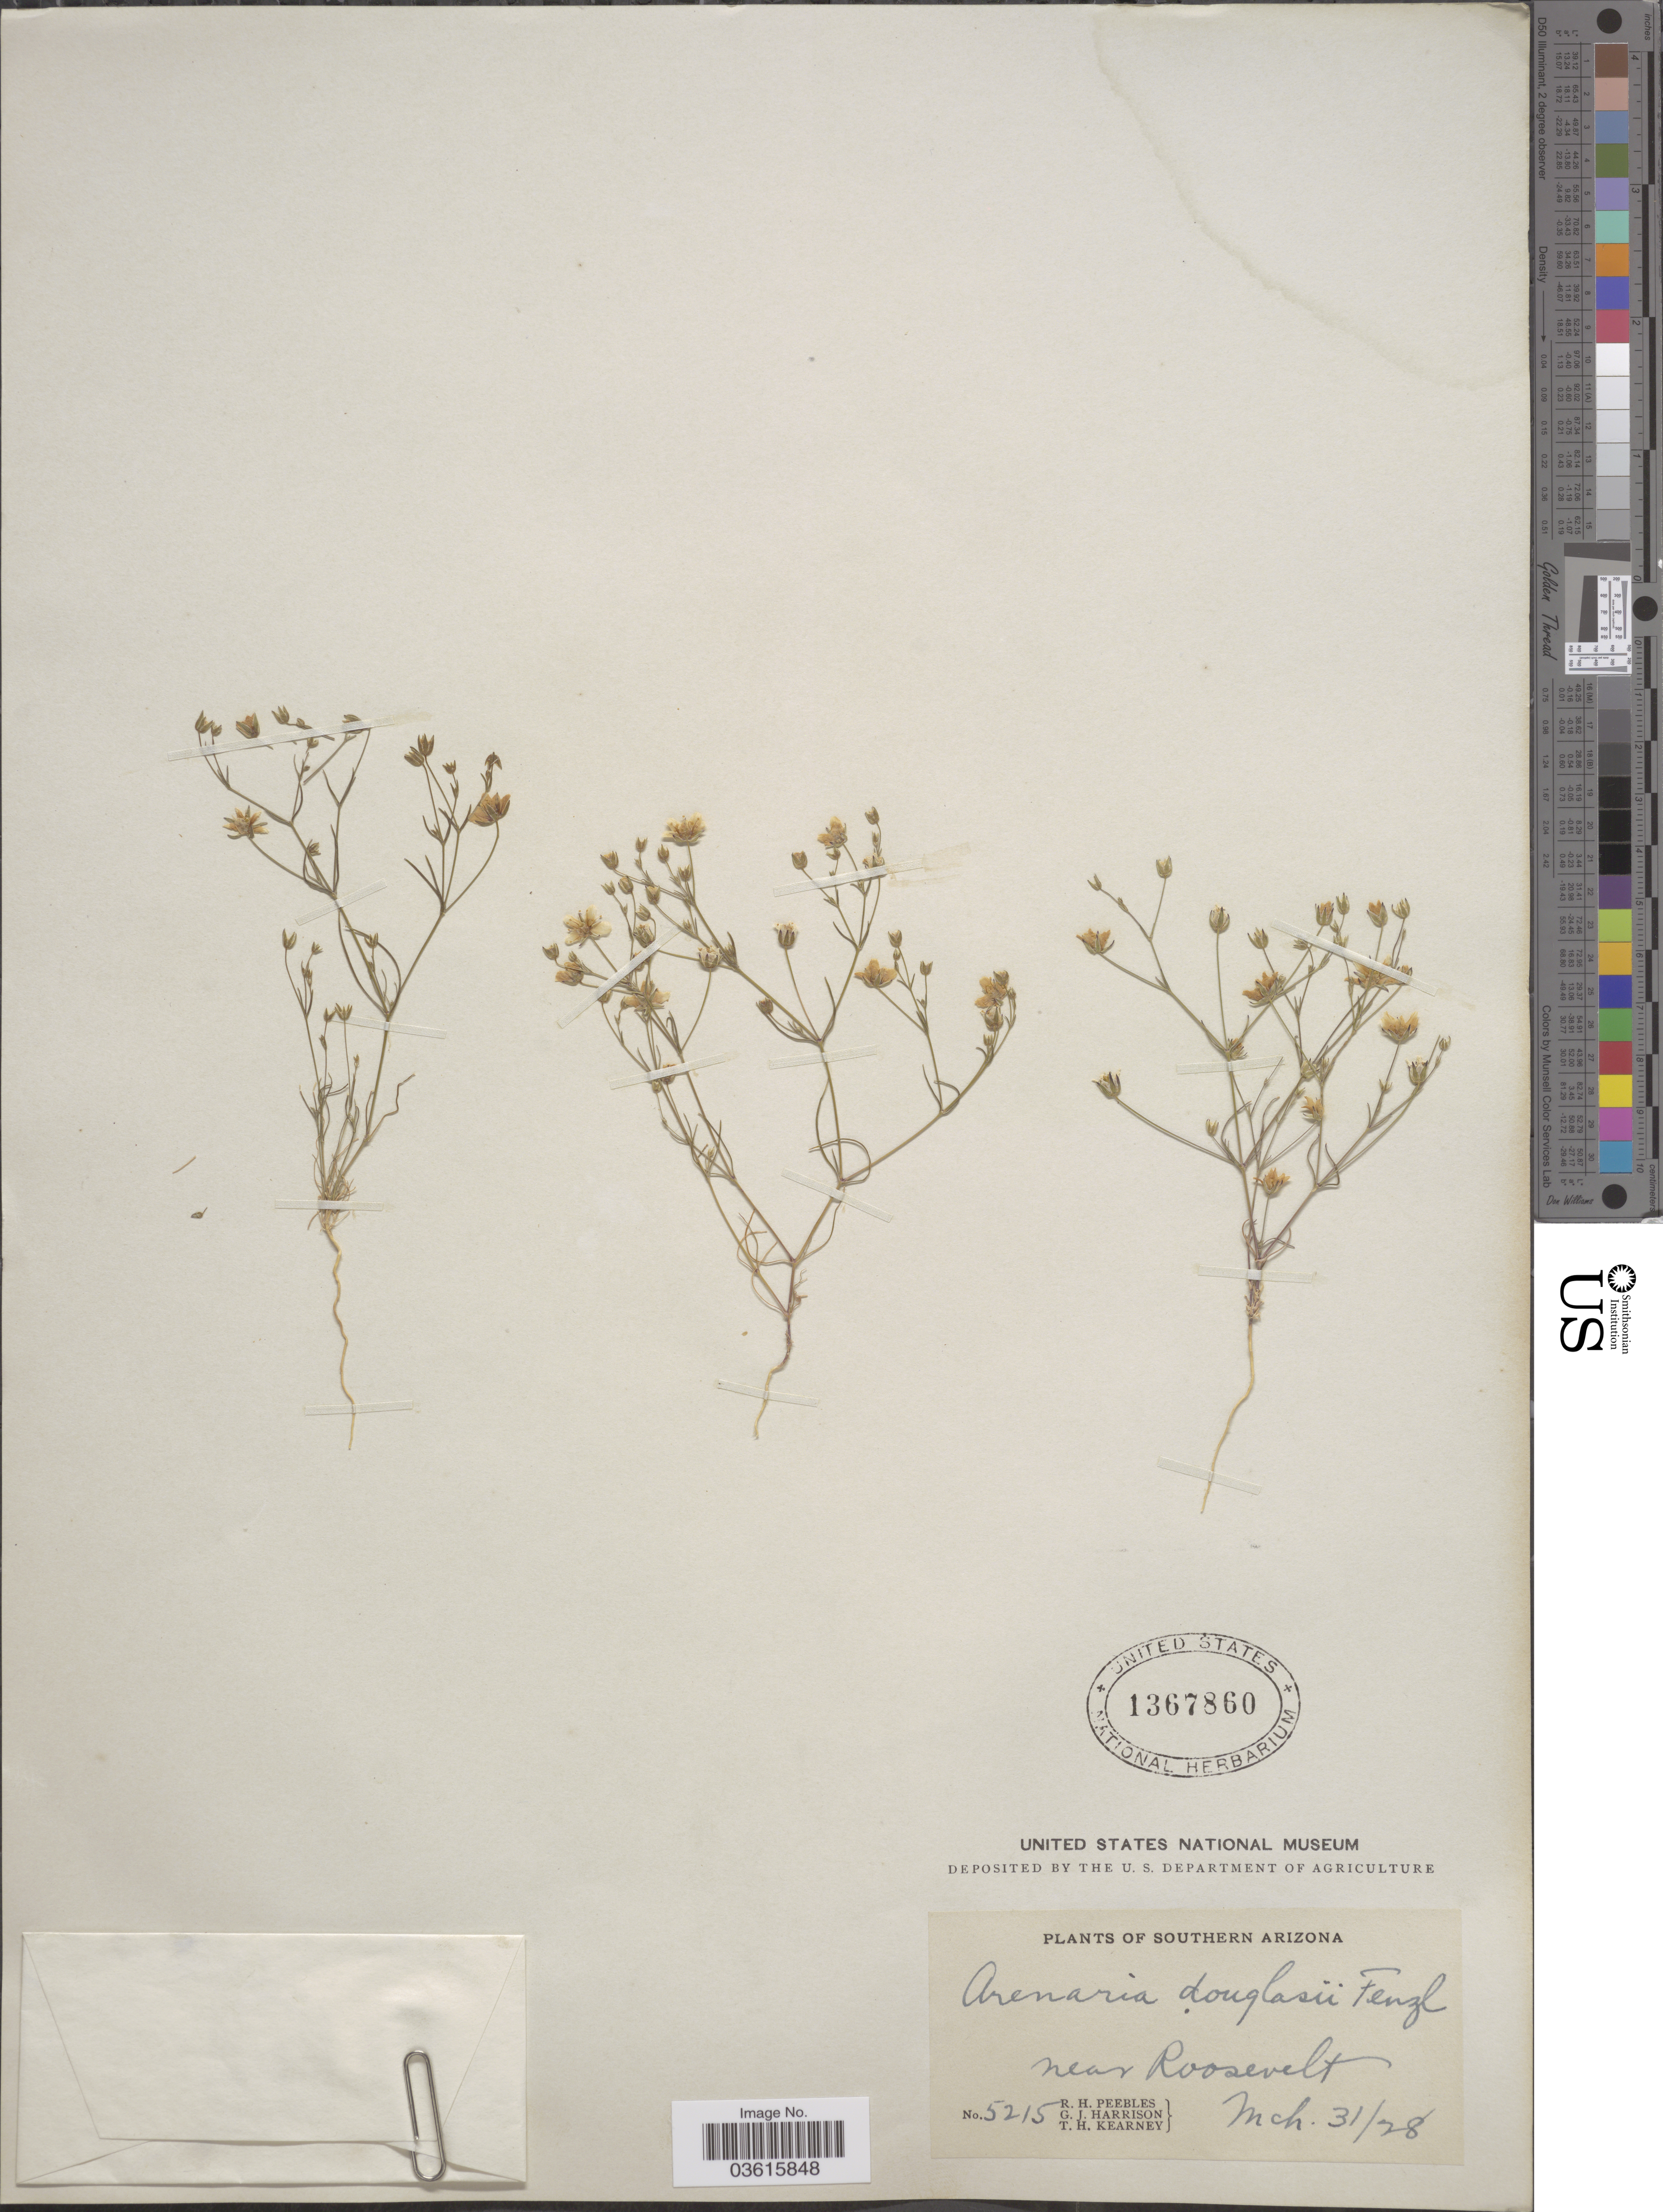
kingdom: Plantae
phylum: Tracheophyta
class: Magnoliopsida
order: Caryophyllales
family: Caryophyllaceae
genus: Minuartia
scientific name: Minuartia douglasii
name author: Mattf.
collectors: R. H. Peebles, G. J. Harrison & T. H. Kearney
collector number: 5215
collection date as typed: Transcribed d/m/y: 31/3/28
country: United States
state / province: Arizona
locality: Southern Arizona. Near Roosevelt.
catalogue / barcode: US 1367860